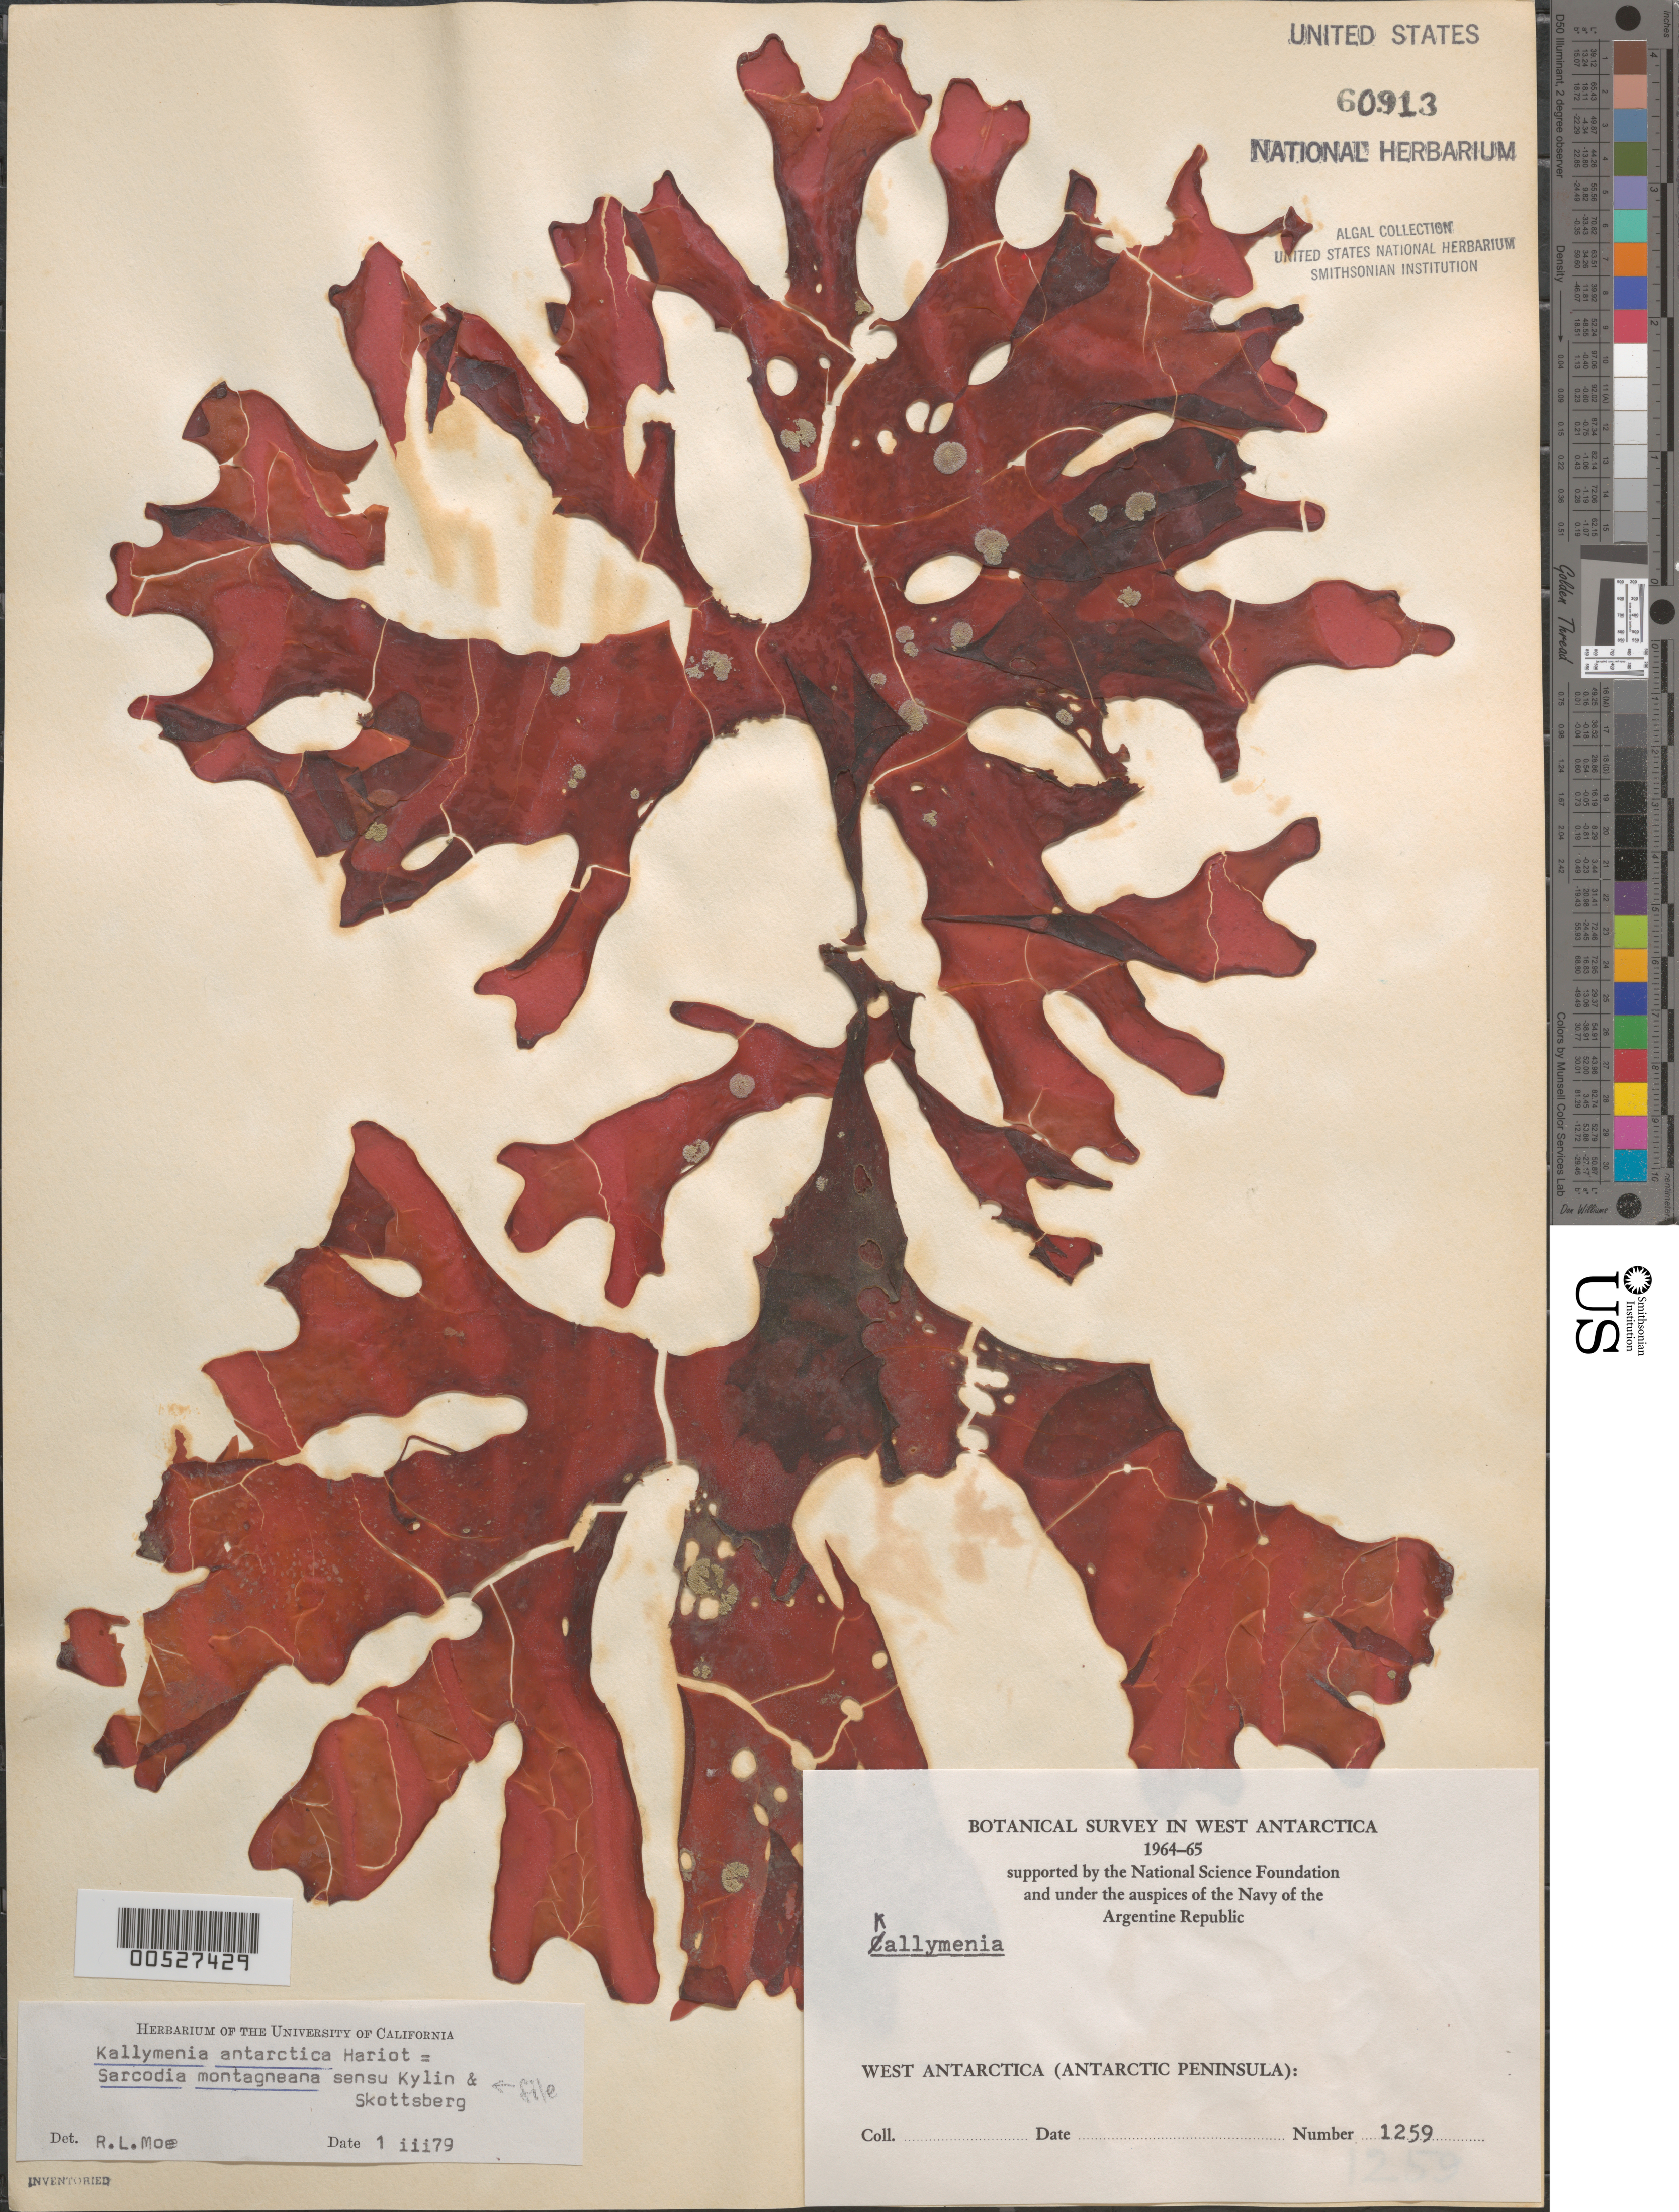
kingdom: Plantae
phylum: Rhodophyta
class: Florideophyceae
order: Gigartinales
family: Sarcodiaceae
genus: Sarcodia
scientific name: Sarcodia montagneana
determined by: Moe, R. L.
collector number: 1259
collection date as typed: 1964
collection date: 1964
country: Antarctica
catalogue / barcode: US 60913